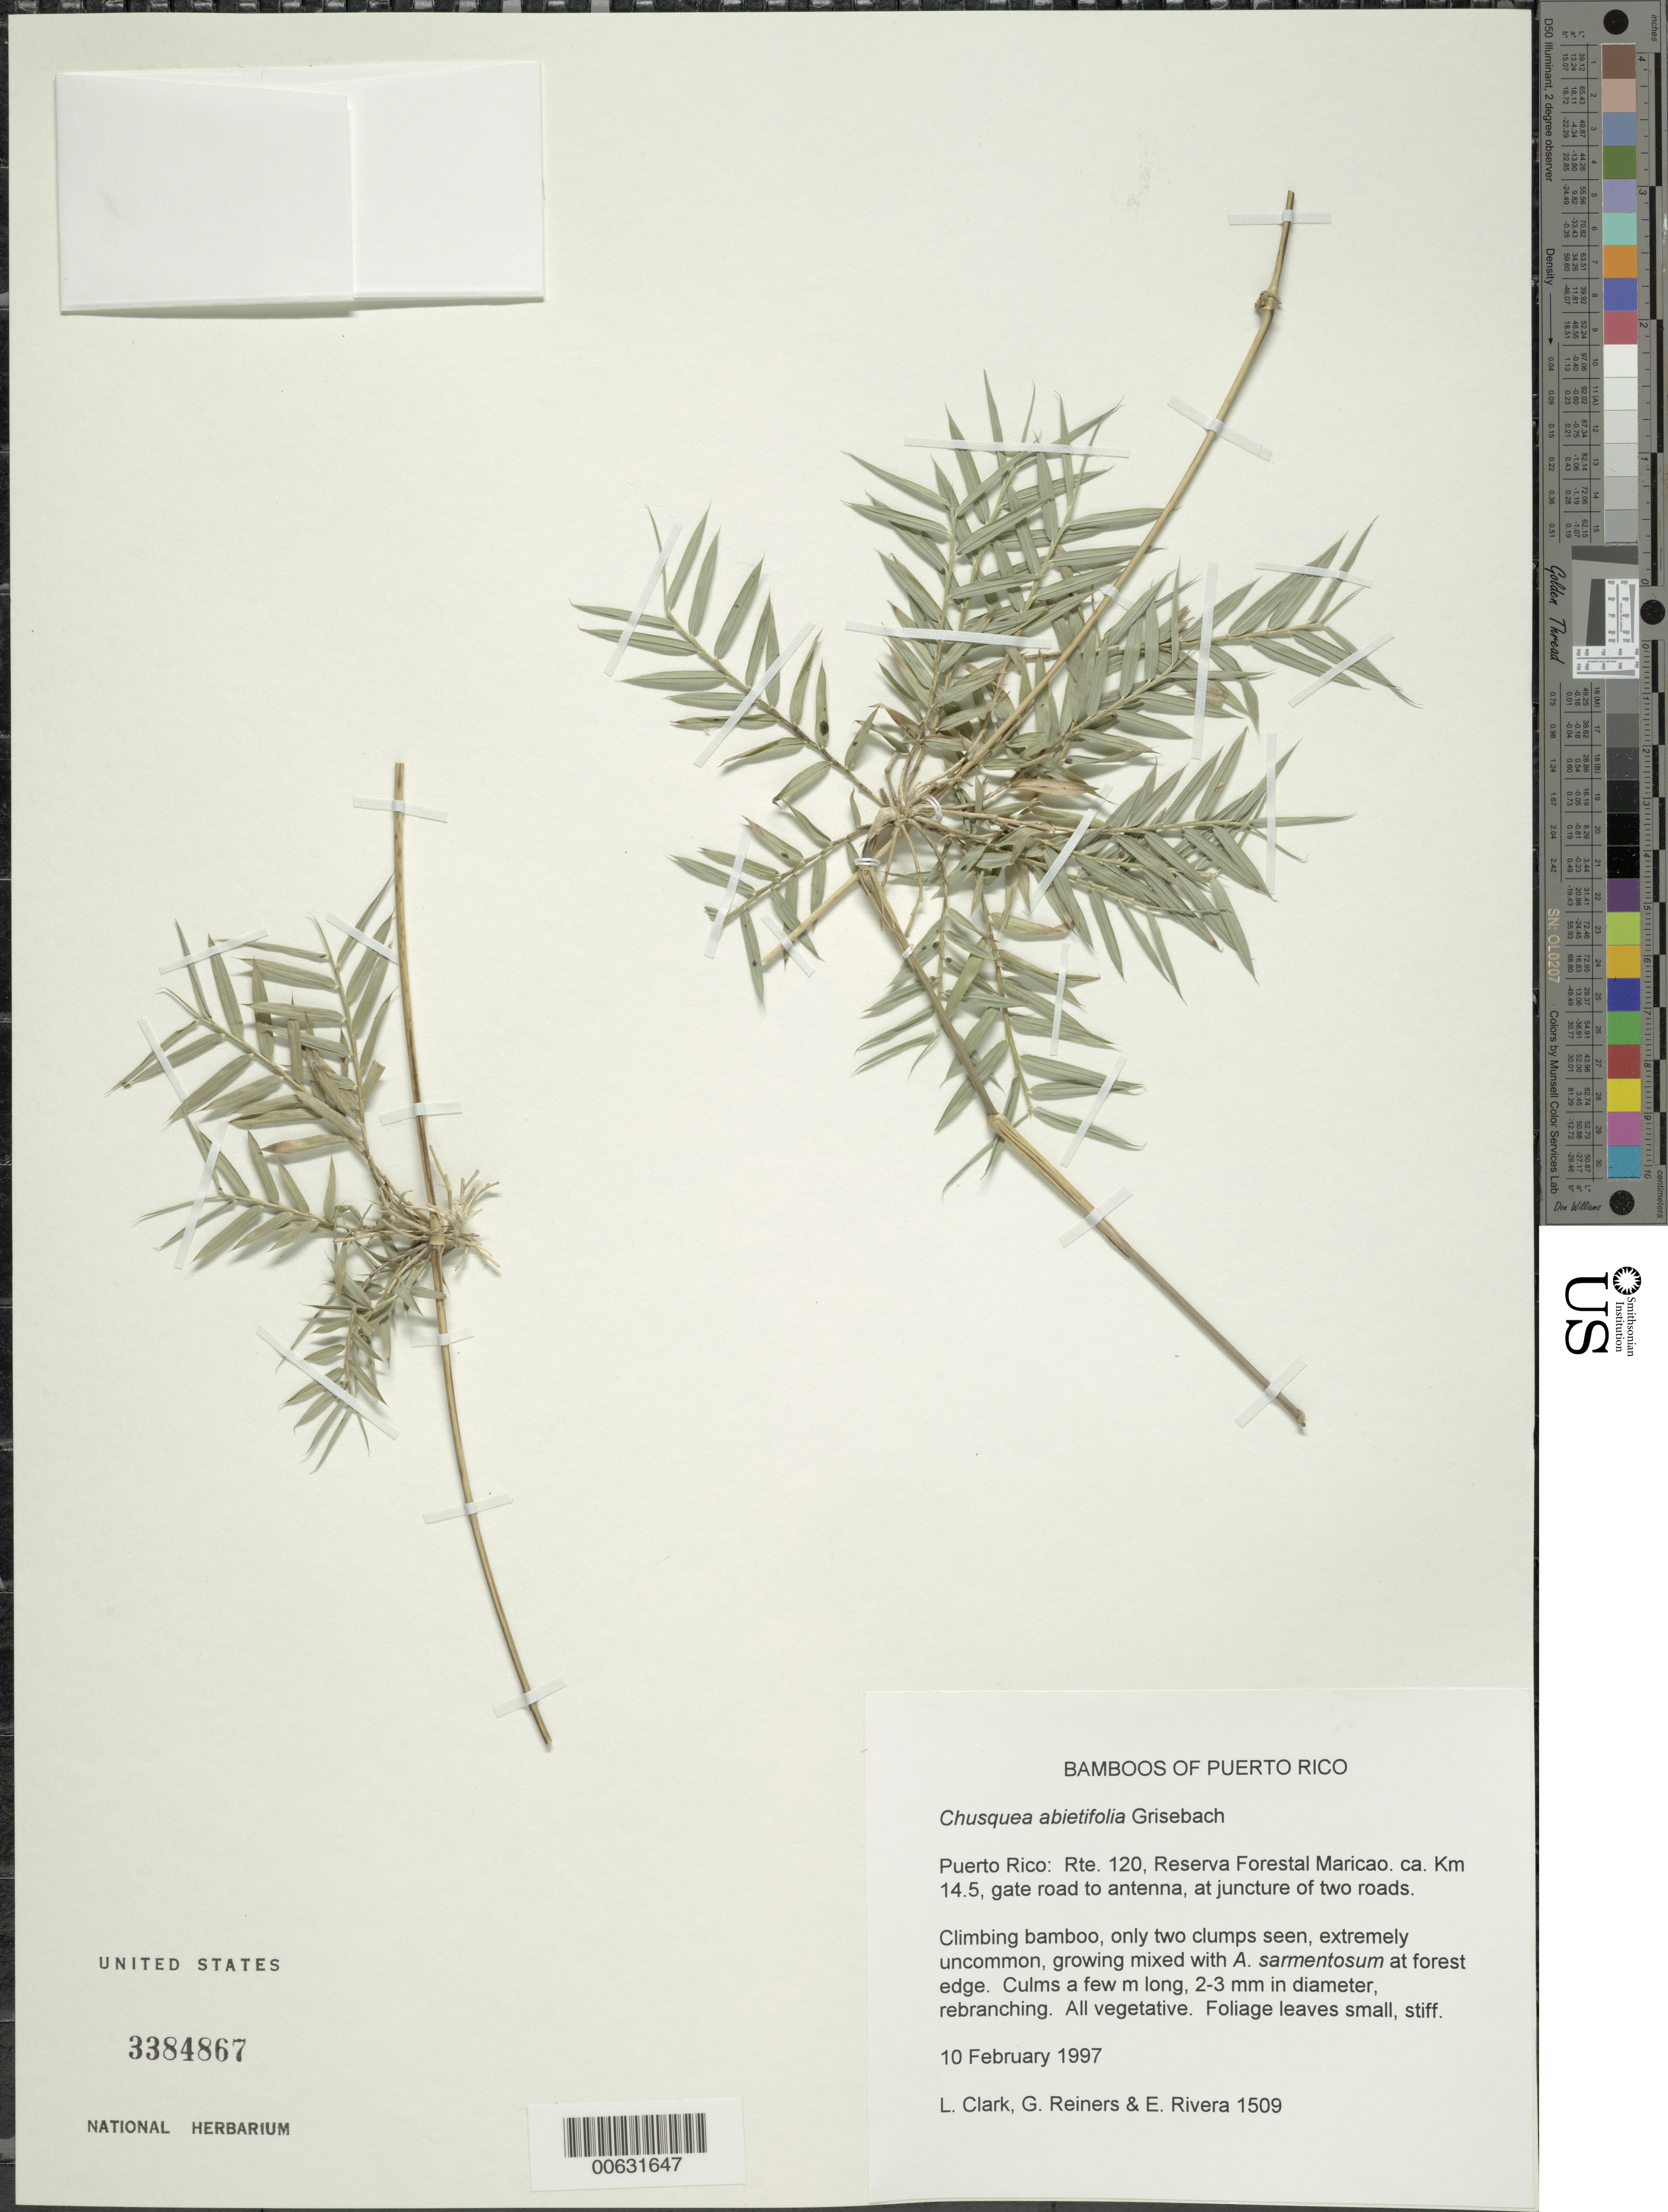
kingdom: Plantae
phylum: Tracheophyta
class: Liliopsida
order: Poales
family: Poaceae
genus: Chusquea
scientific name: Chusquea abietifolia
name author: Griseb.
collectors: L. G. Clark, G. Reiners & E. Rivera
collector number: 1509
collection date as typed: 10 Feb 1997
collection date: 1997-02-10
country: Puerto Rico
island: Greater Antilles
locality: Rte. 120 reserva forestal maricao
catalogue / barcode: US 3384867